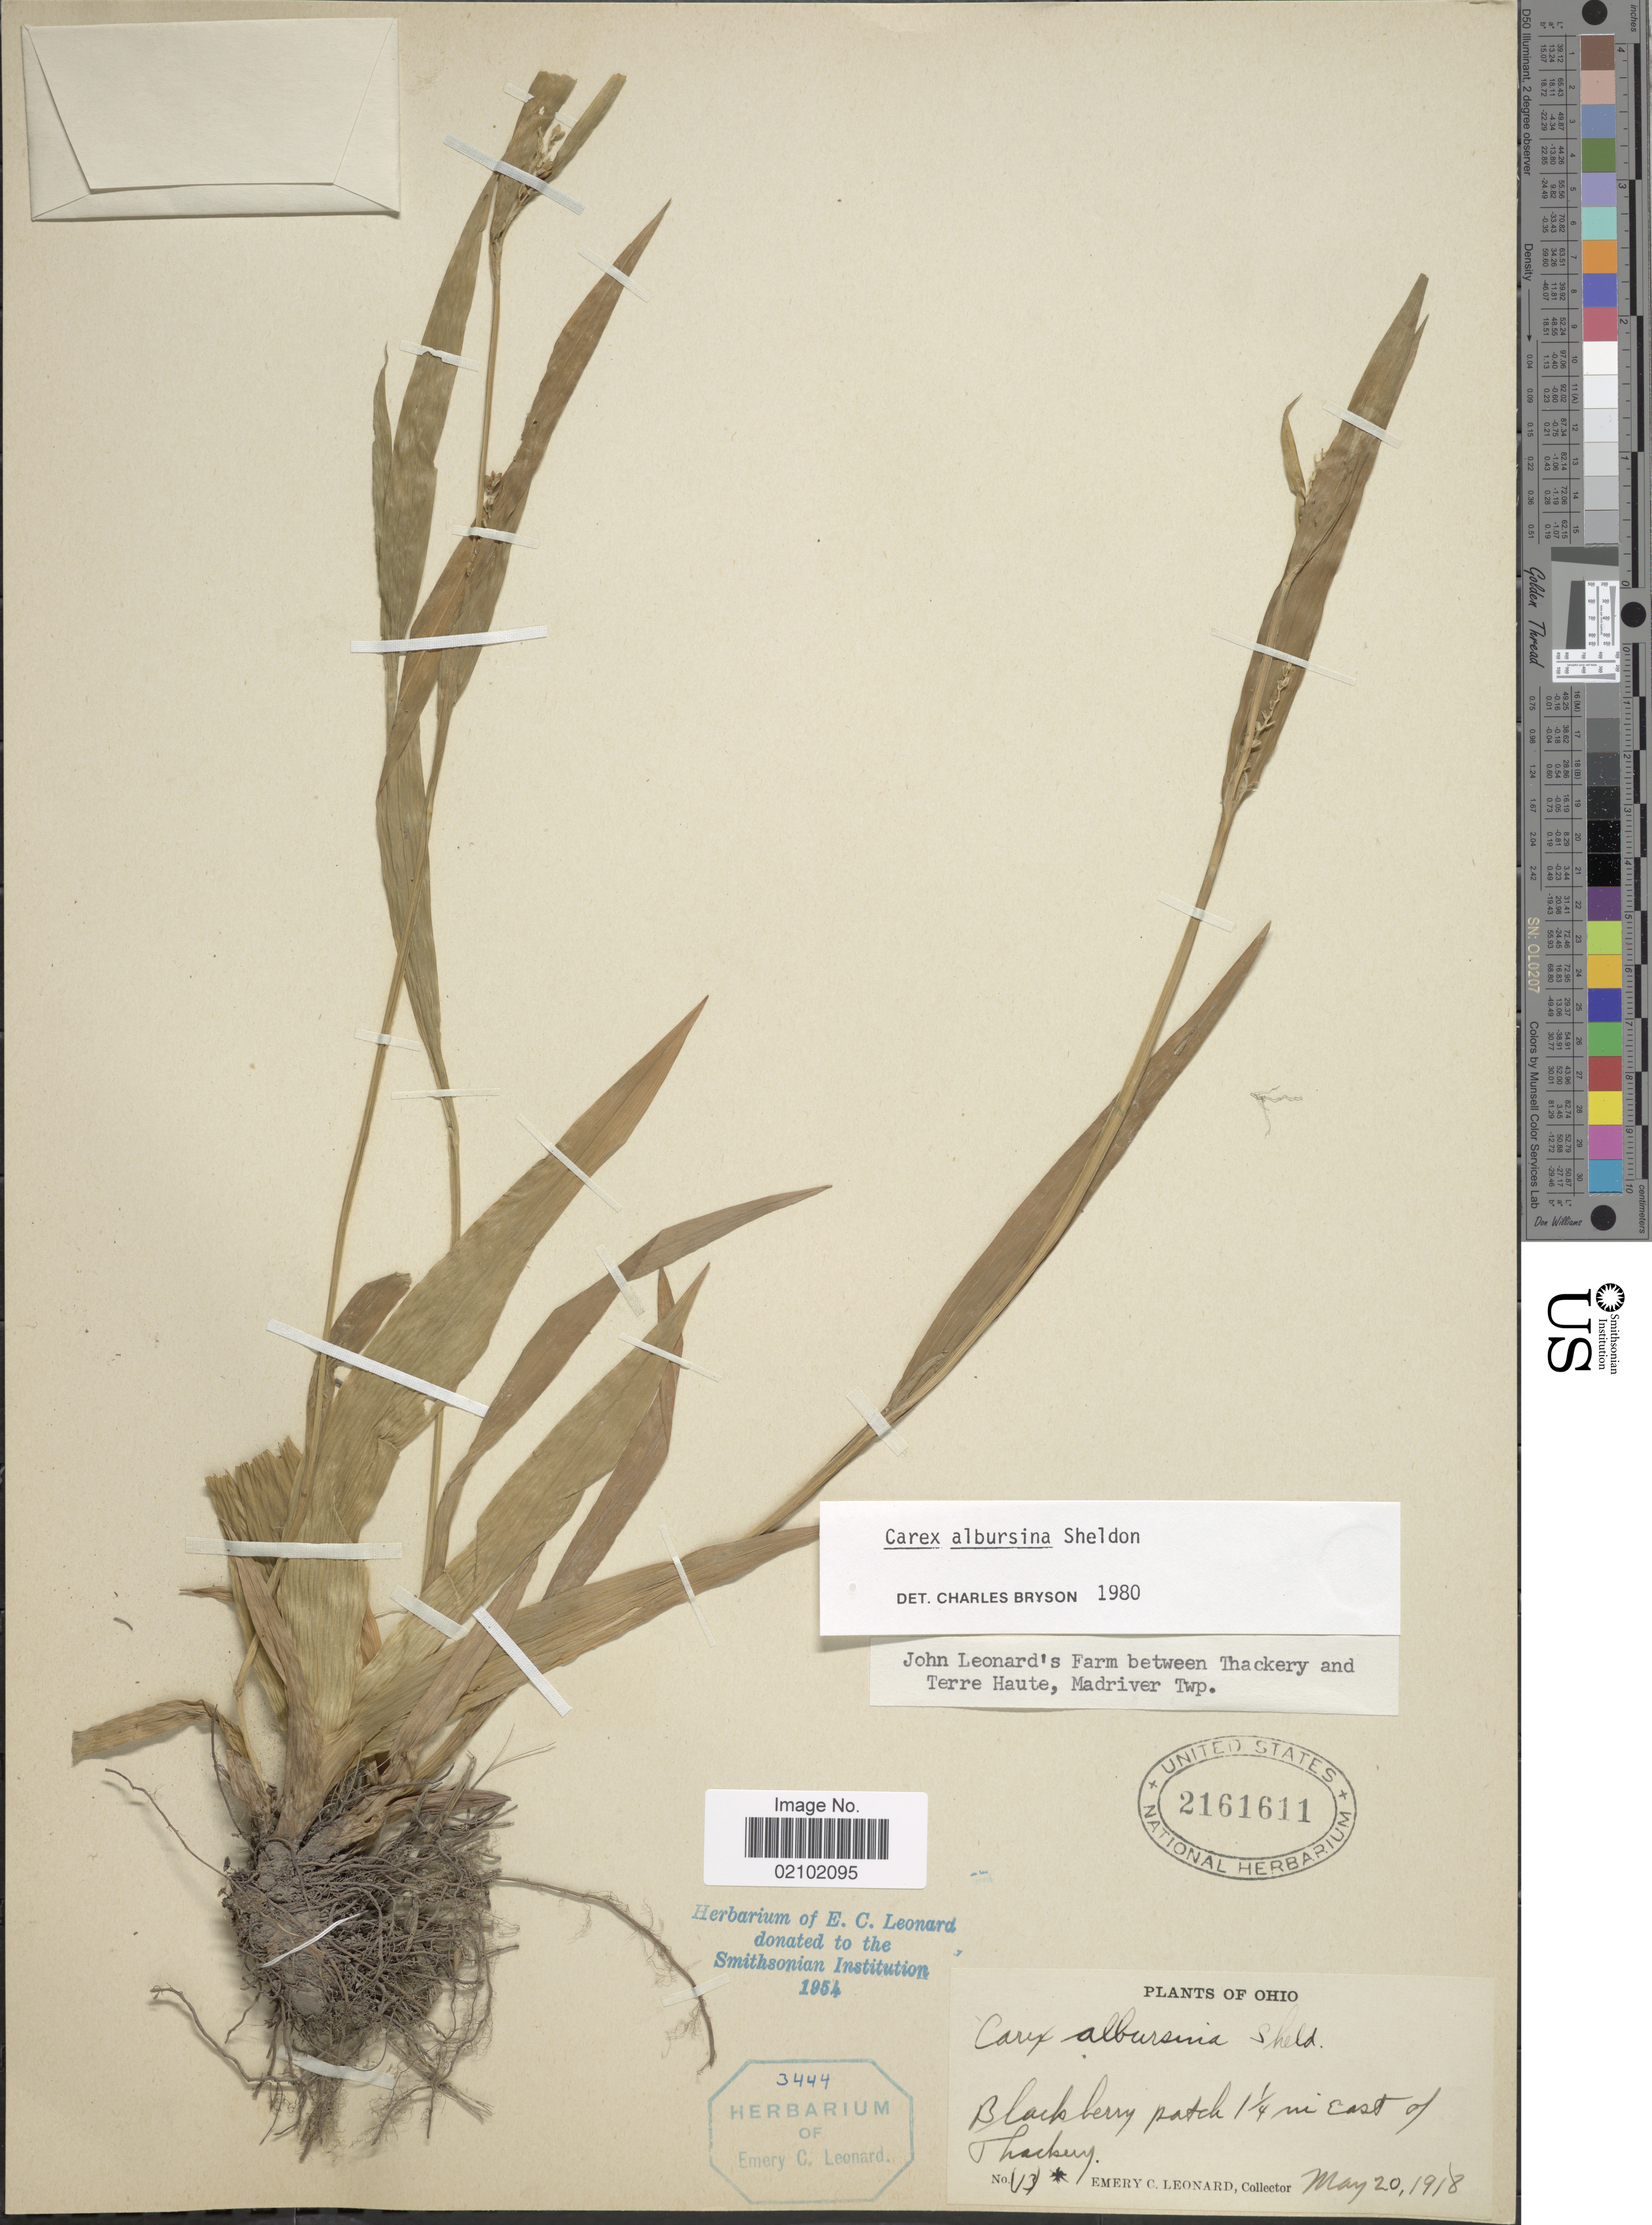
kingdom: Plantae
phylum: Tracheophyta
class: Liliopsida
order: Poales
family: Cyperaceae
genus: Carex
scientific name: Carex albursina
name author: E. Sheld.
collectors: E. C. Leonard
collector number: V31*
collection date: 1918-05-20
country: United States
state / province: Ohio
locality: Blackberry patch 1¼ mi East of Thackery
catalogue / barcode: US 2161611